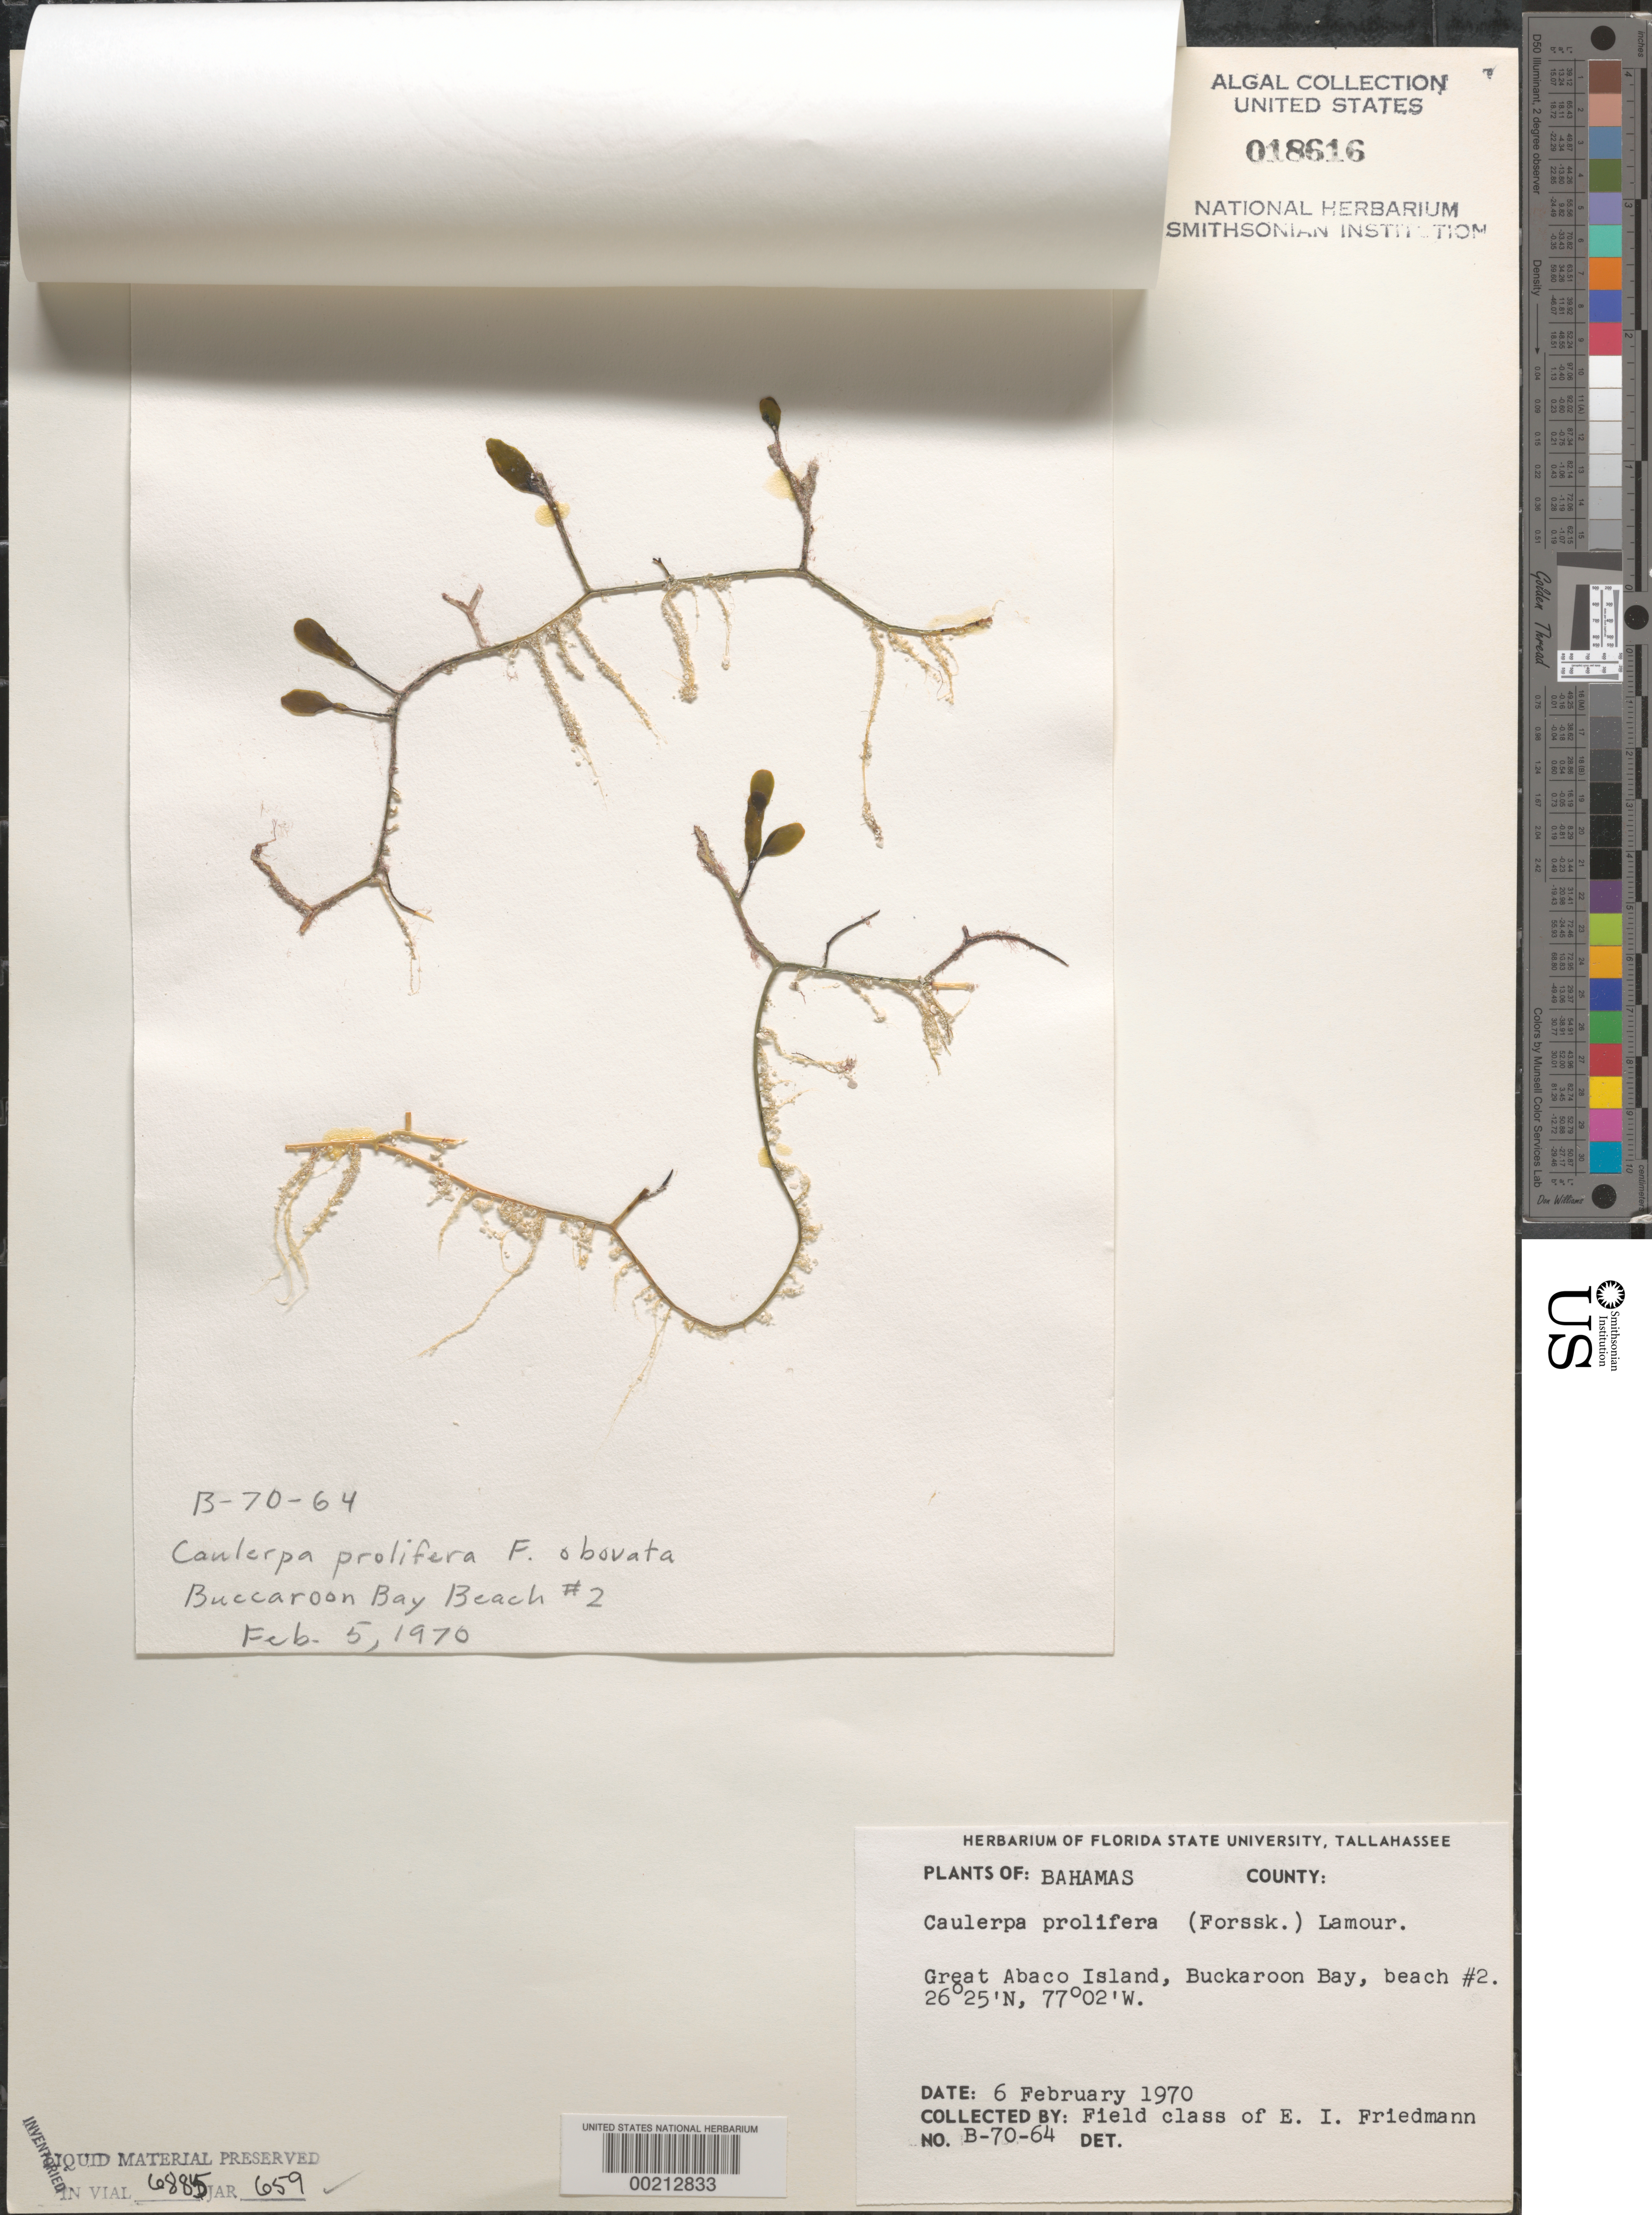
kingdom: Plantae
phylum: Chlorophyta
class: Ulvophyceae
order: Bryopsidales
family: Caulerpaceae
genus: Caulerpa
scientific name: Caulerpa prolifera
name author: (Forssk.) J.V.Lamouroux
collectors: E. Friedmann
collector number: B-70-64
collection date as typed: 06 Feb 1970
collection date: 1970-02-06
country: Bahamas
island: Great Abaco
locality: Buckaroon Bay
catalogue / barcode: US 18616